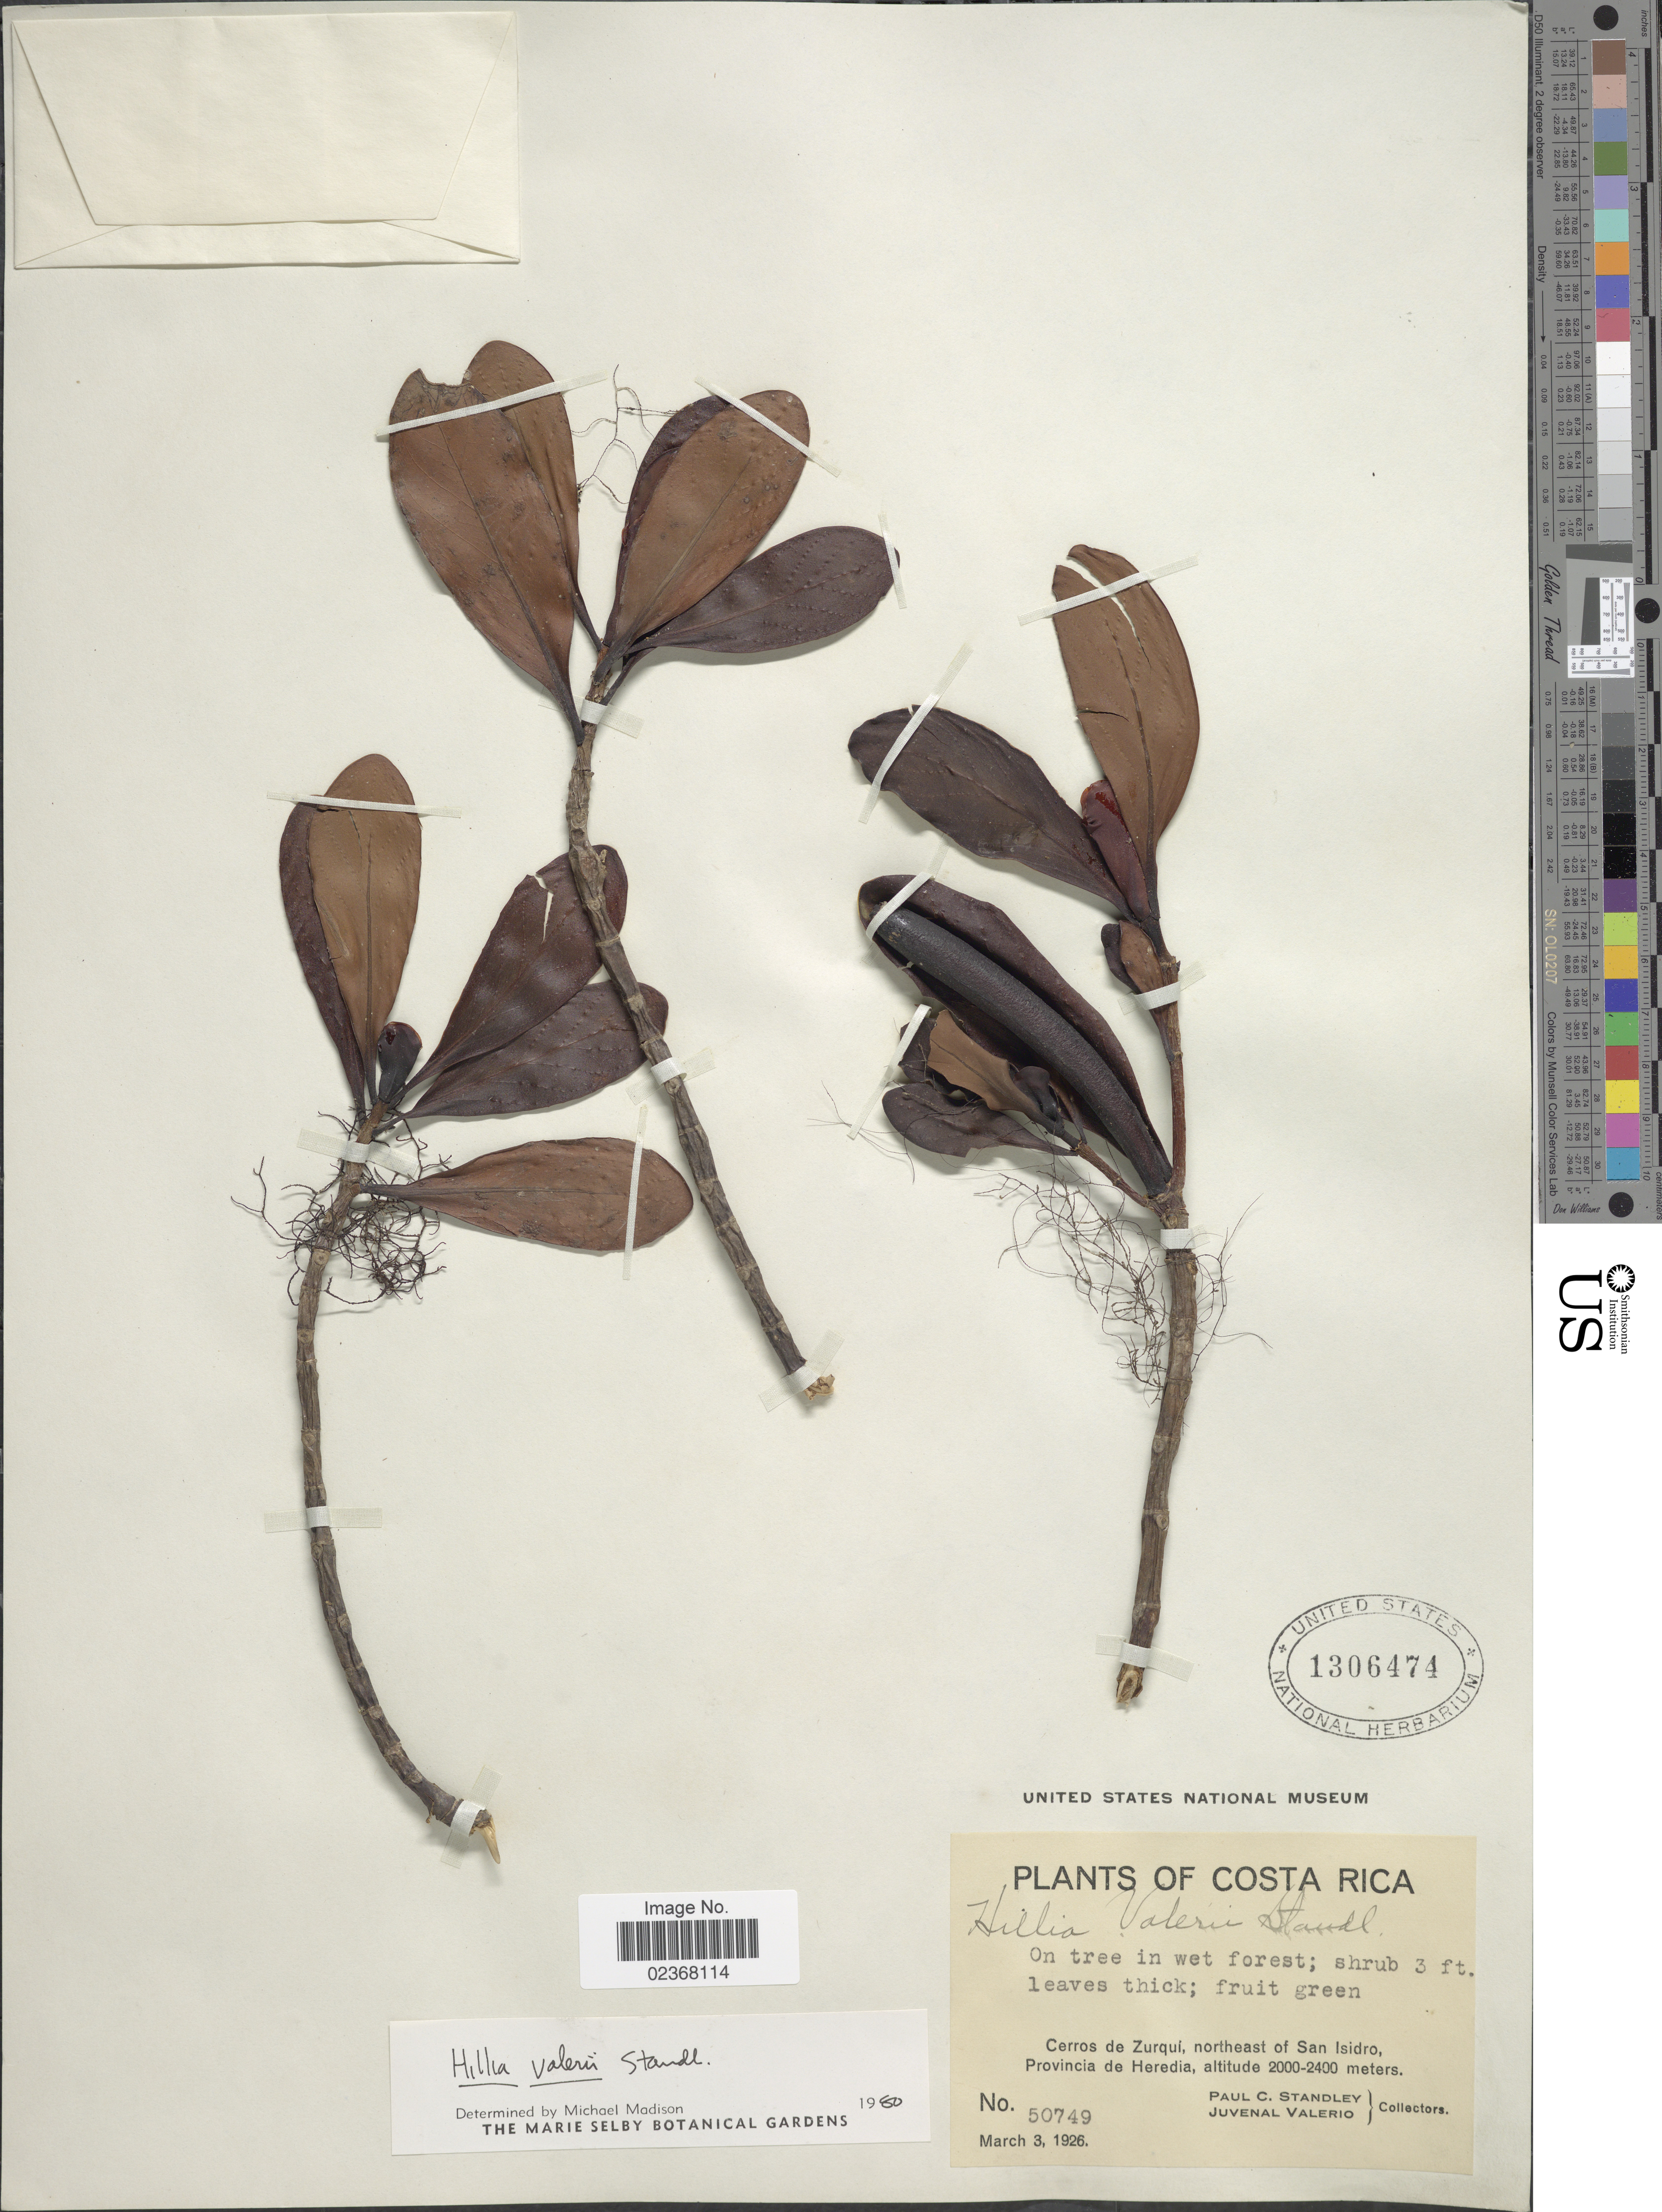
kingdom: Plantae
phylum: Tracheophyta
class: Magnoliopsida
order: Gentianales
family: Rubiaceae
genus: Cosmibuena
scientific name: Cosmibuena valerioi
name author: (Standl.) C.M. Taylor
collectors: P. C. Standley & J. Valerio R.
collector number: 50749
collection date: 1926-03-03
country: Costa Rica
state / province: Heredia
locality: Cerros de Zurqui, northeast of San Isidro, Provincia de Heredia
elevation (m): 2000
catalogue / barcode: US 1306474